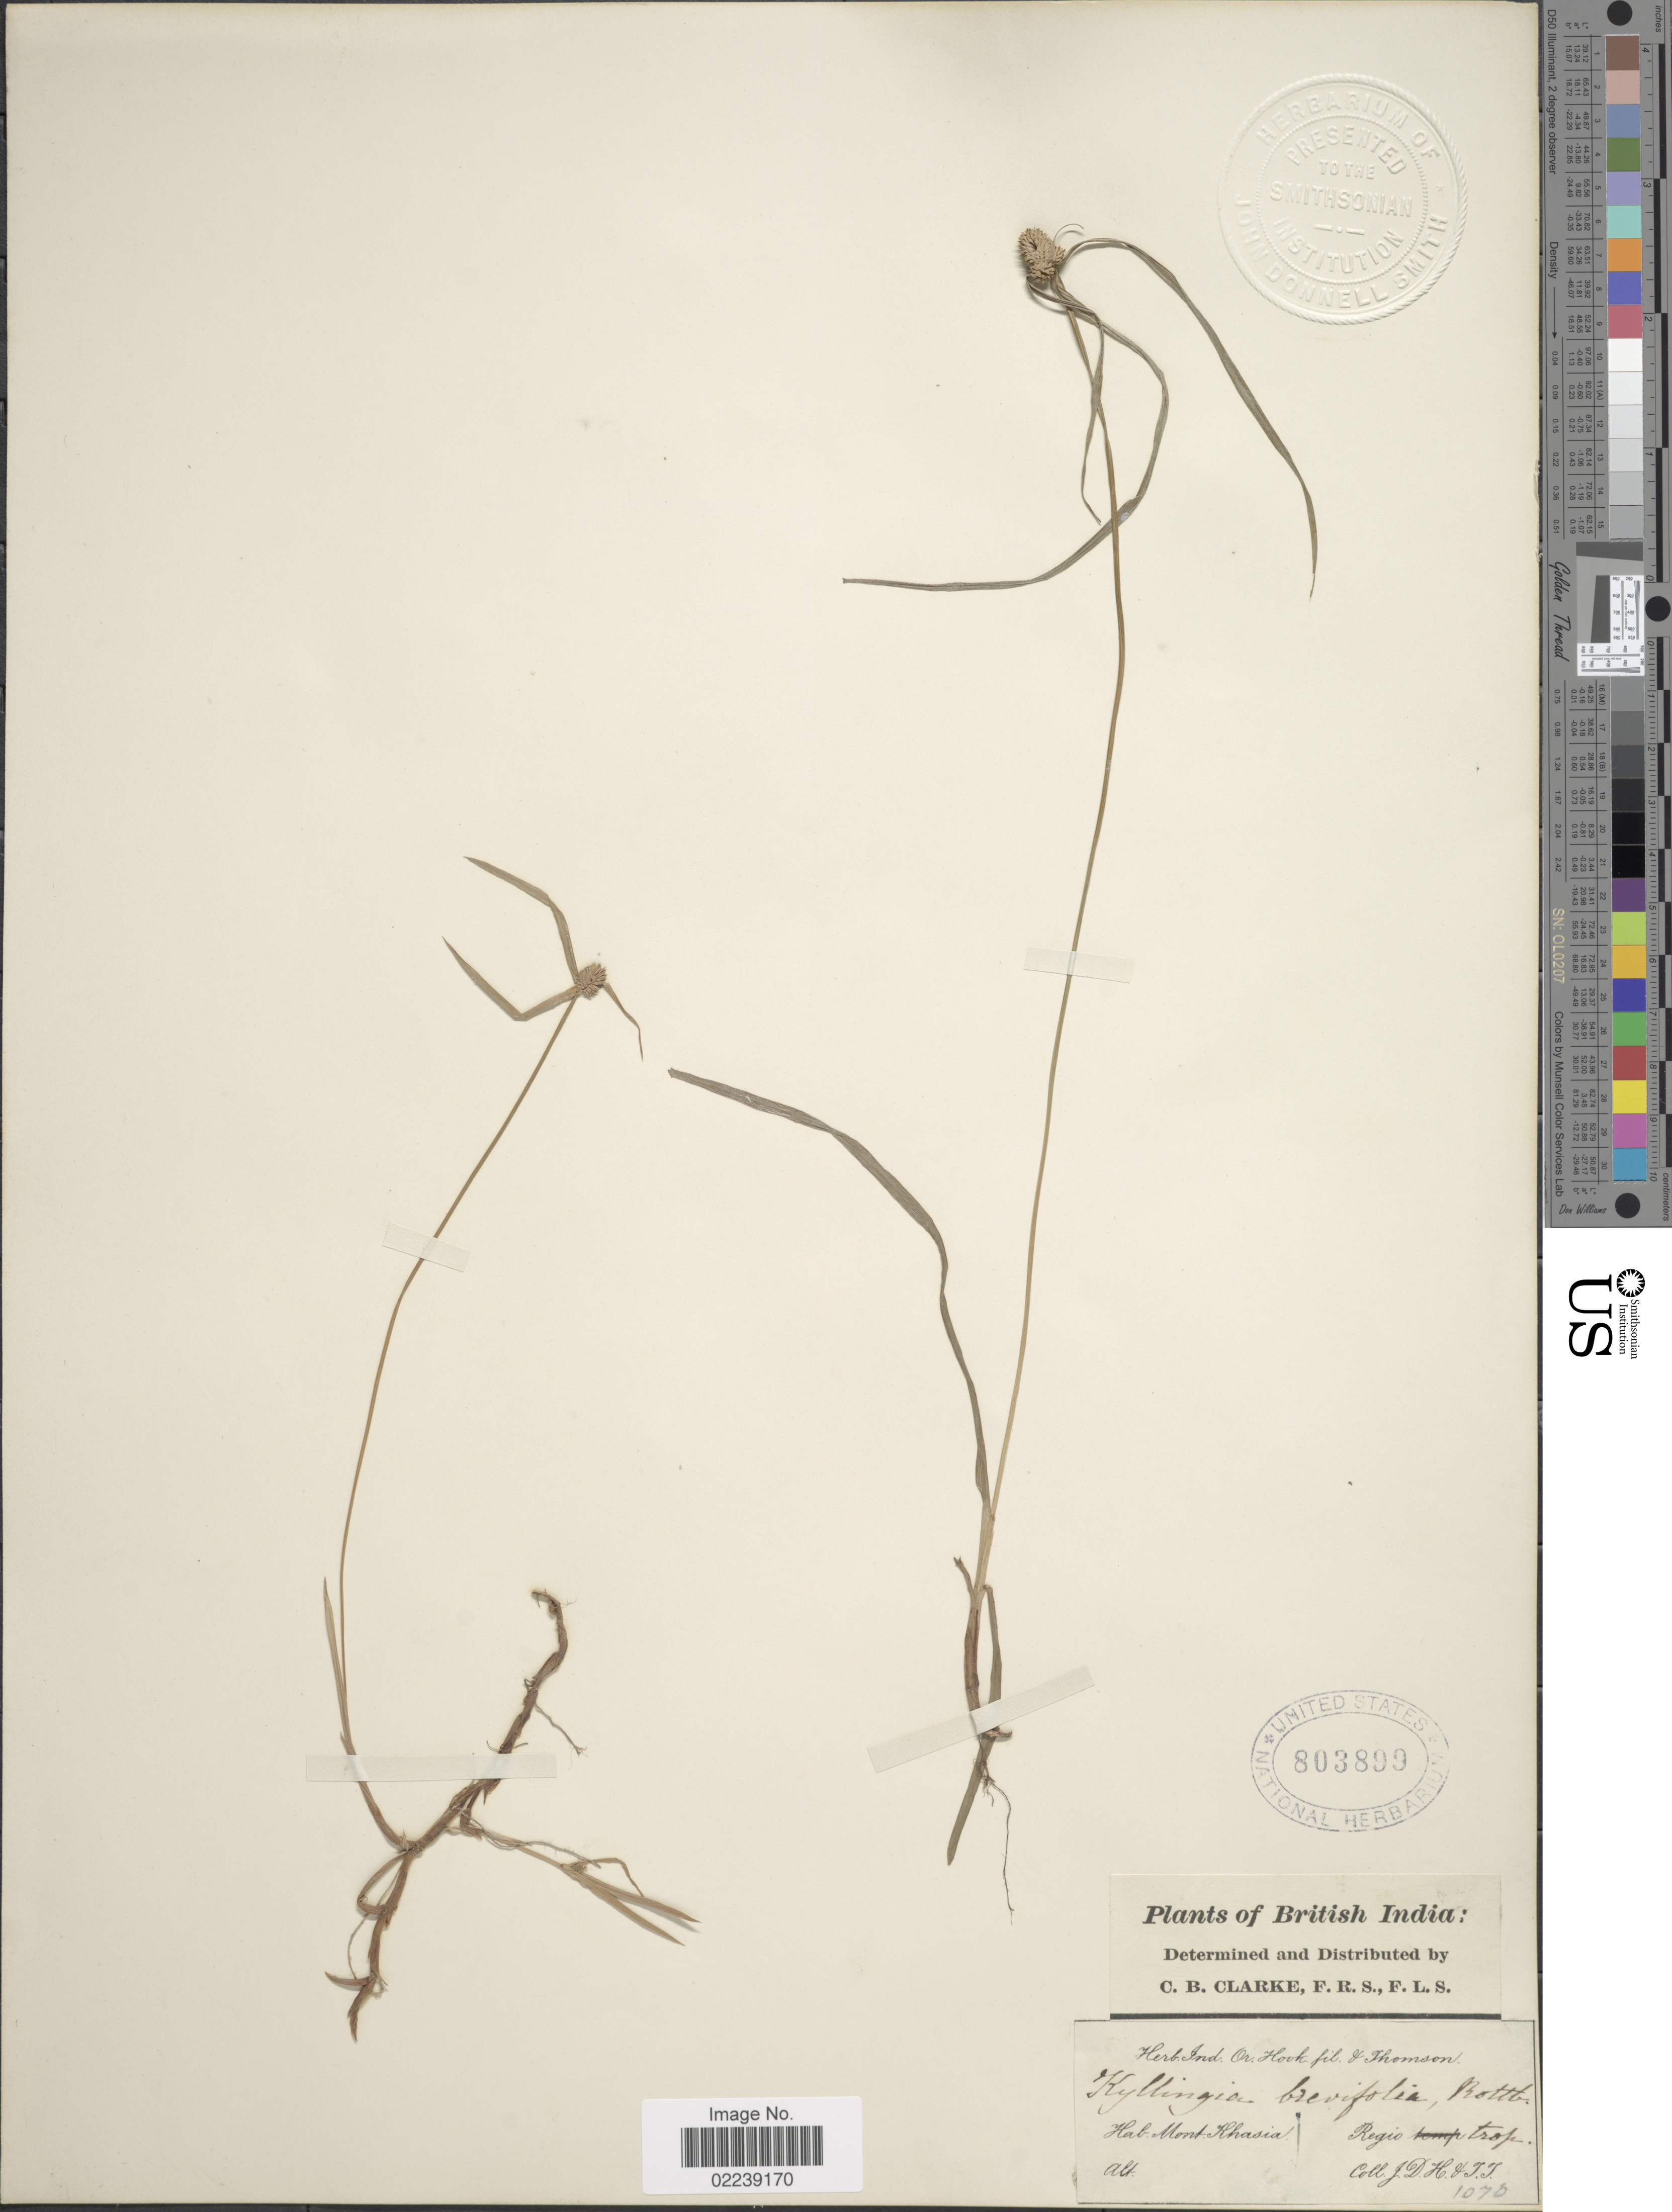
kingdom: Plantae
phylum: Tracheophyta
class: Liliopsida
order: Poales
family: Cyperaceae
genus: Cyperus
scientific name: Cyperus mindorensis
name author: (Steud.) Huygh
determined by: Strong, M. T., (US), Smithsonian Institution - National Museum of Natural History (UNITED STATES)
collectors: J. D. H. & T. T.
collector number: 1070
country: India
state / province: Meghalaya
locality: Mont Khasia, Regio trop., British India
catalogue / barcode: US 803899